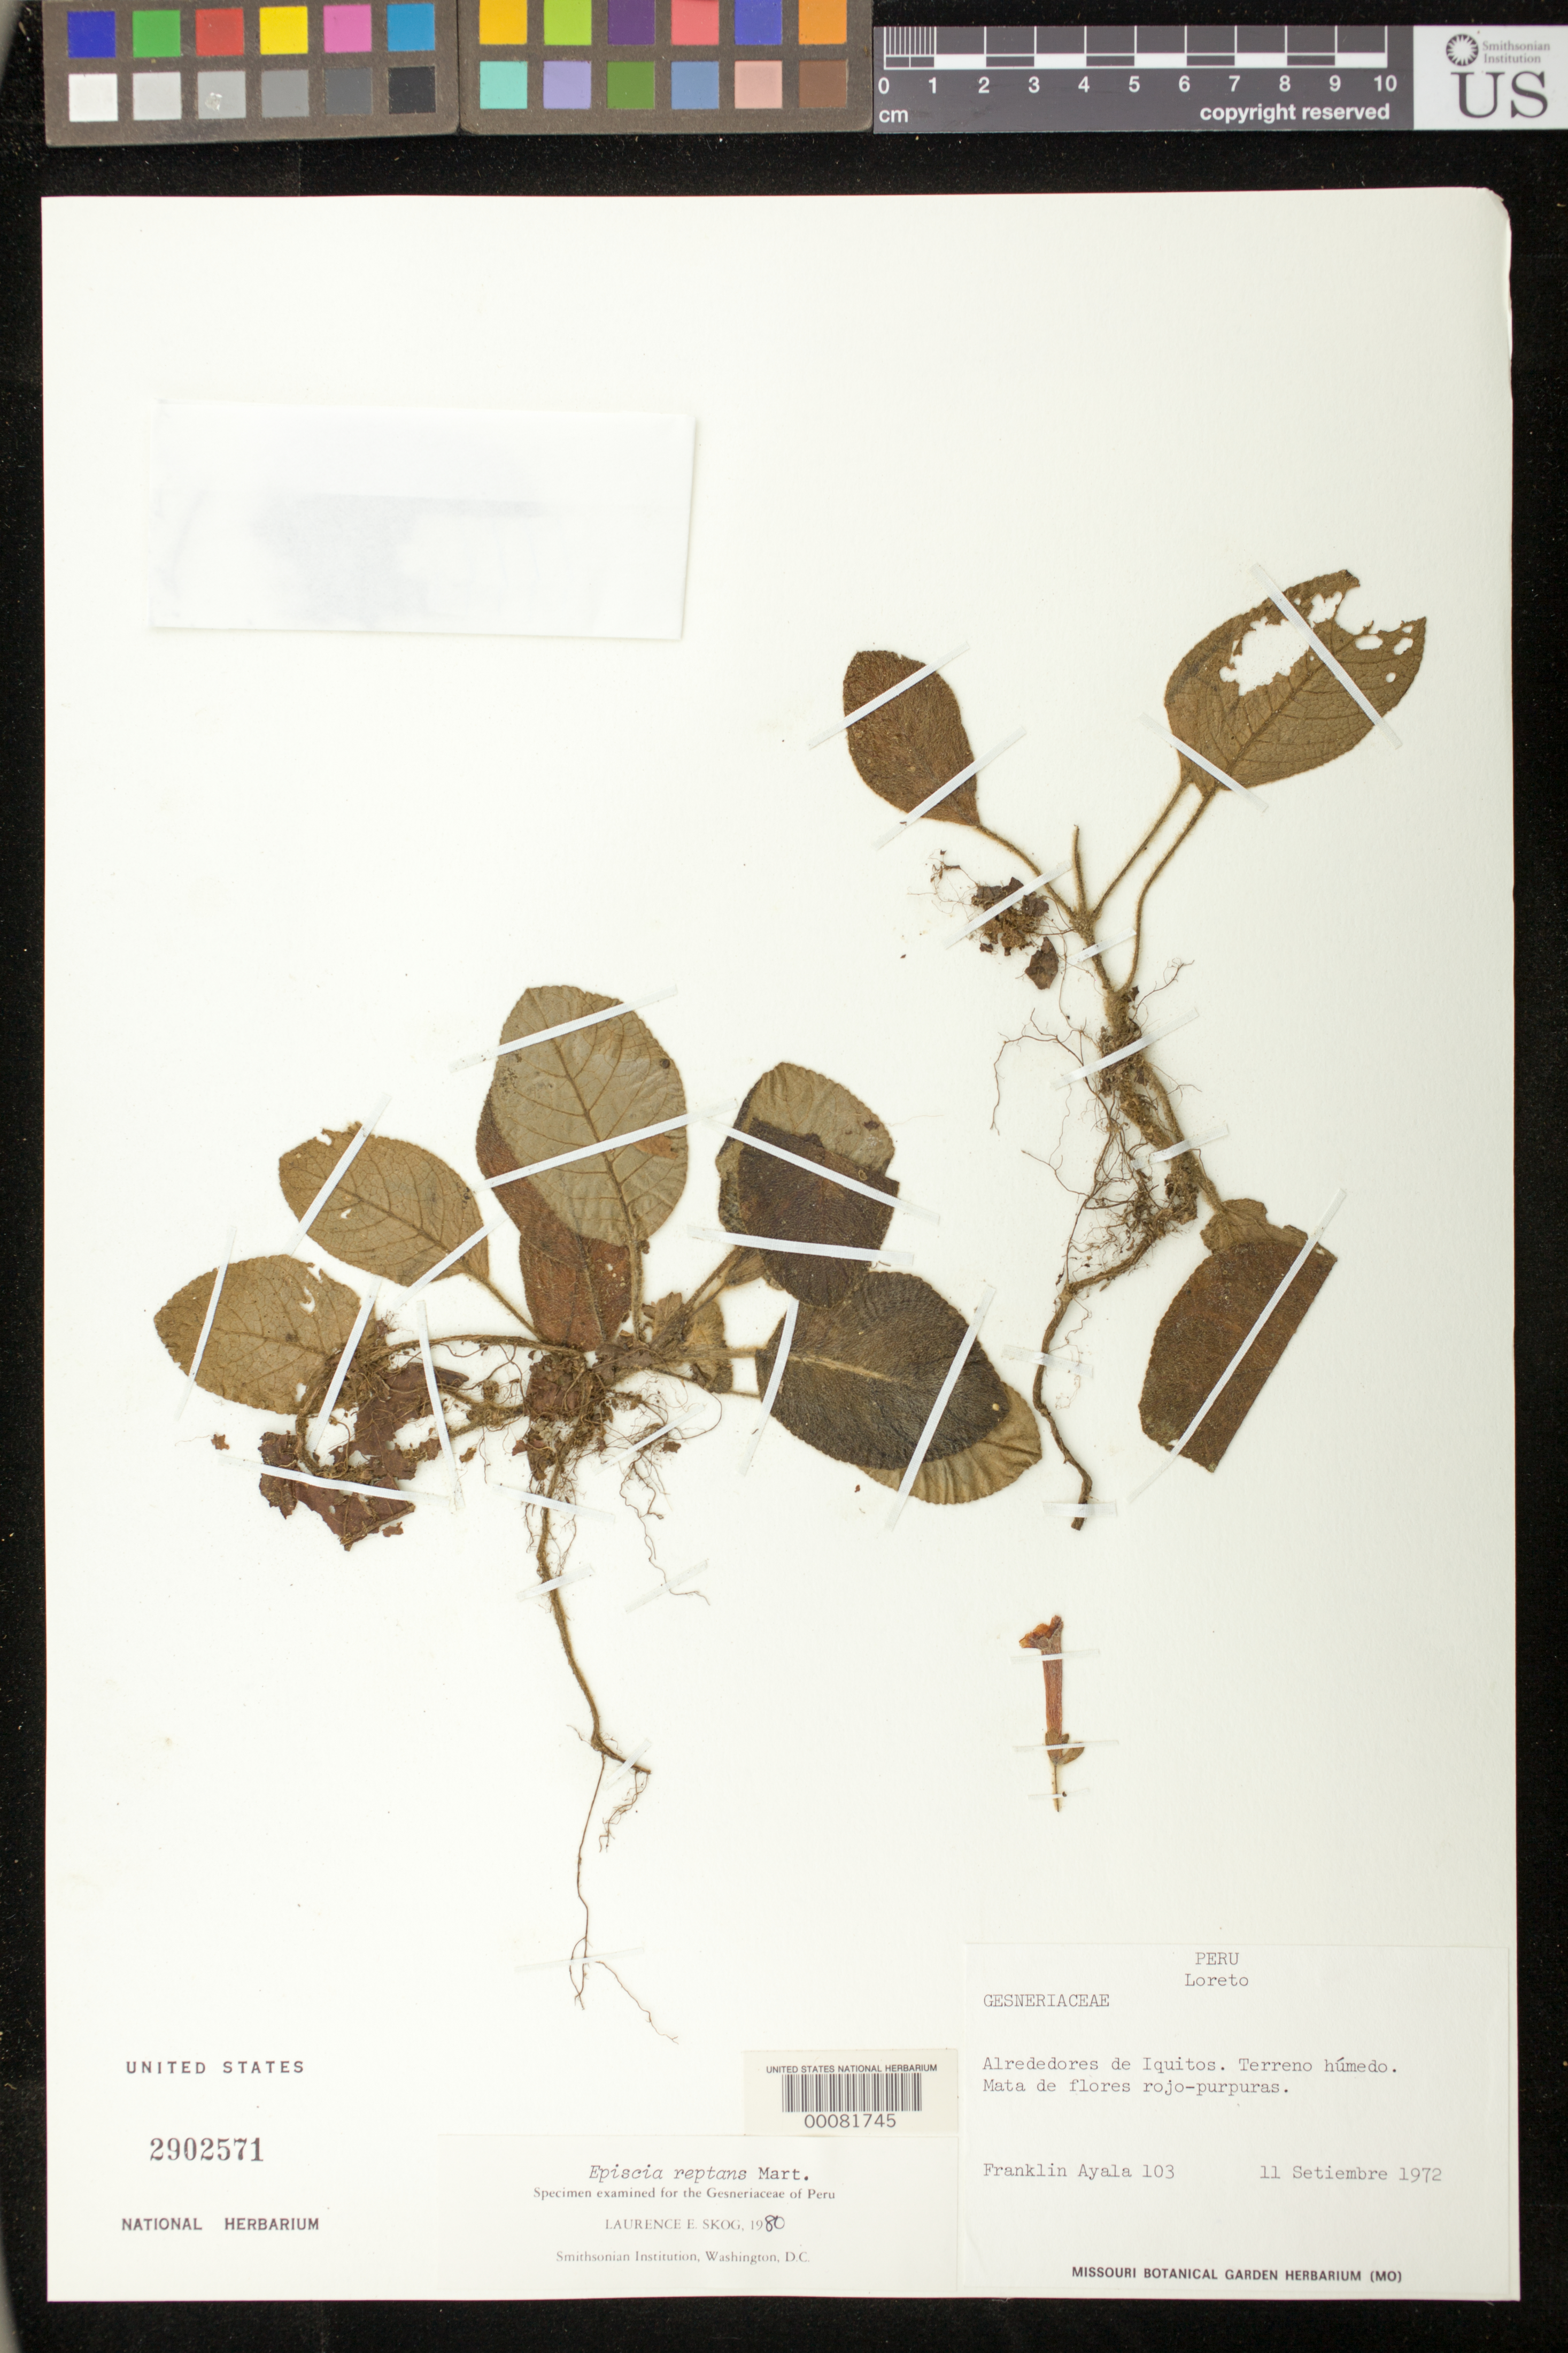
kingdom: Plantae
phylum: Tracheophyta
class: Magnoliopsida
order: Lamiales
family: Gesneriaceae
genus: Episcia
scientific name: Episcia reptans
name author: Mart.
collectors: F. Ayala F.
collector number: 103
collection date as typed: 11 Sep 1972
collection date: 1972-09-11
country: Peru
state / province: Loreto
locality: Around Iquitos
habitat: Moist ground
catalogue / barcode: US 2902571